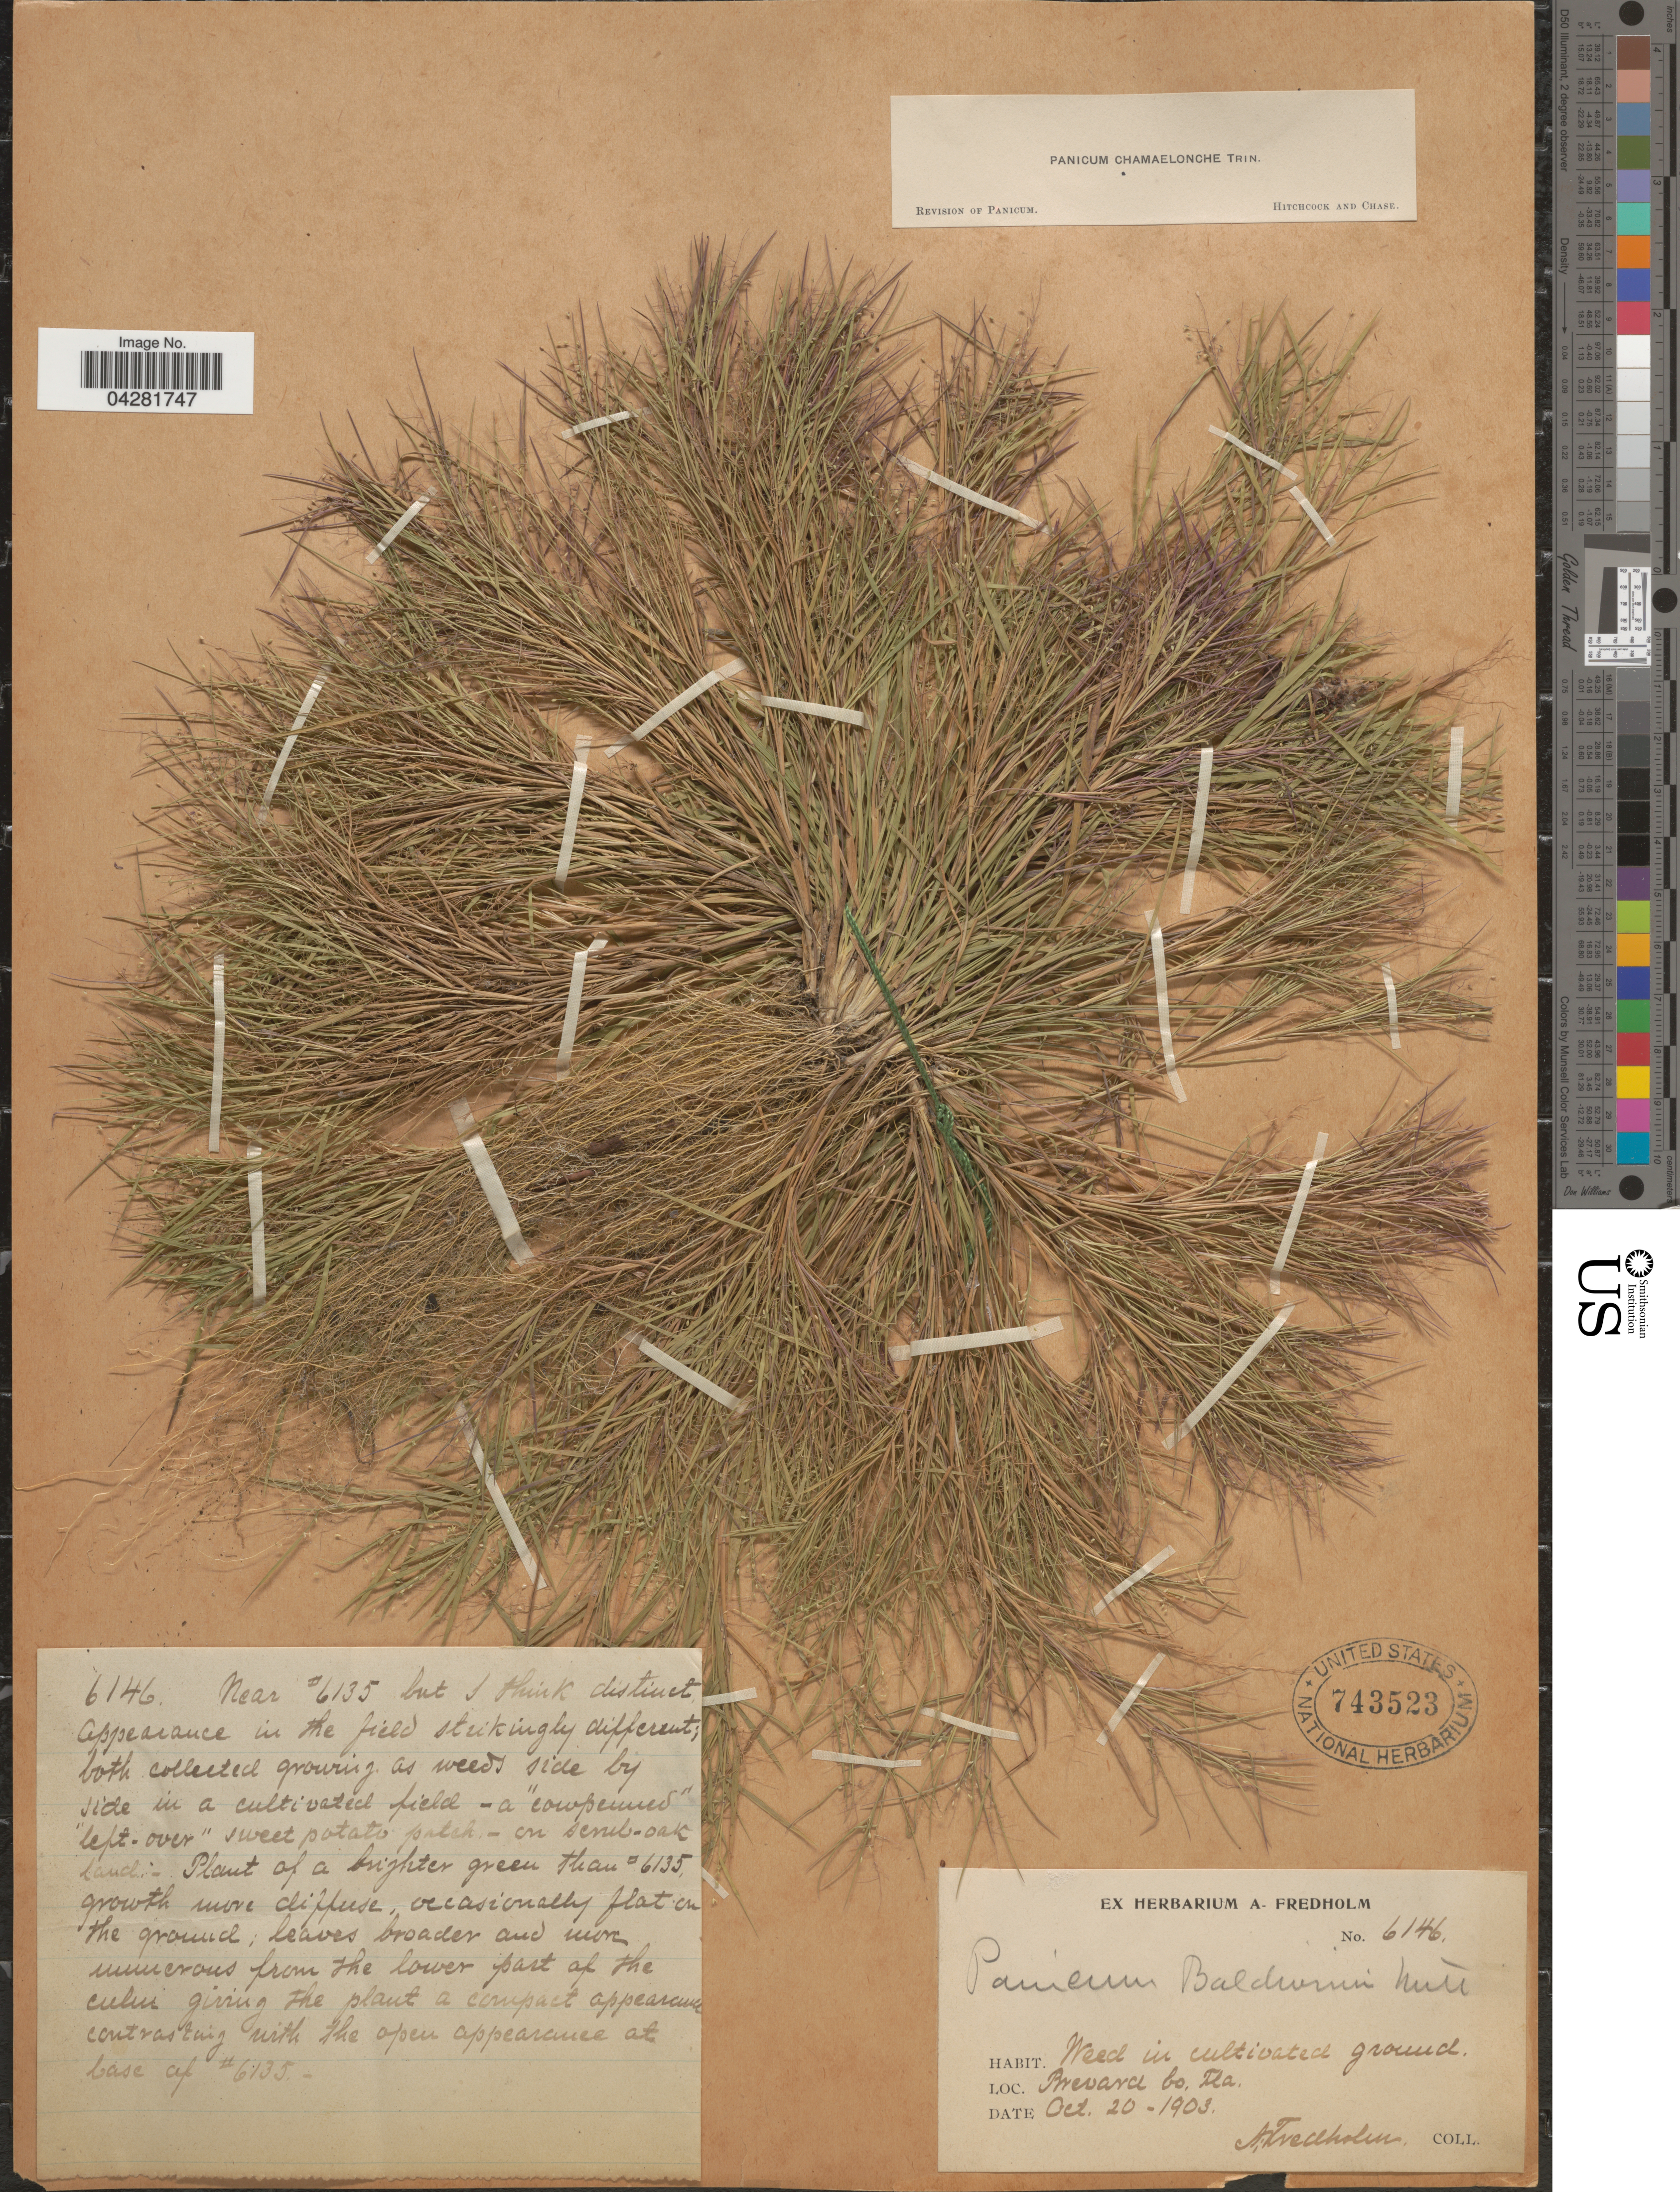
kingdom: Plantae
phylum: Tracheophyta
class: Liliopsida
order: Poales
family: Poaceae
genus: Dichanthelium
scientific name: Dichanthelium ensifolium var. ensifolium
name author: (Baldwin ex Elliot) Gould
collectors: A. Fredholm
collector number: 6146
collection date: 1903-10-20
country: United States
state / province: Florida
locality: Brevard Co.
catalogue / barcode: US 743523